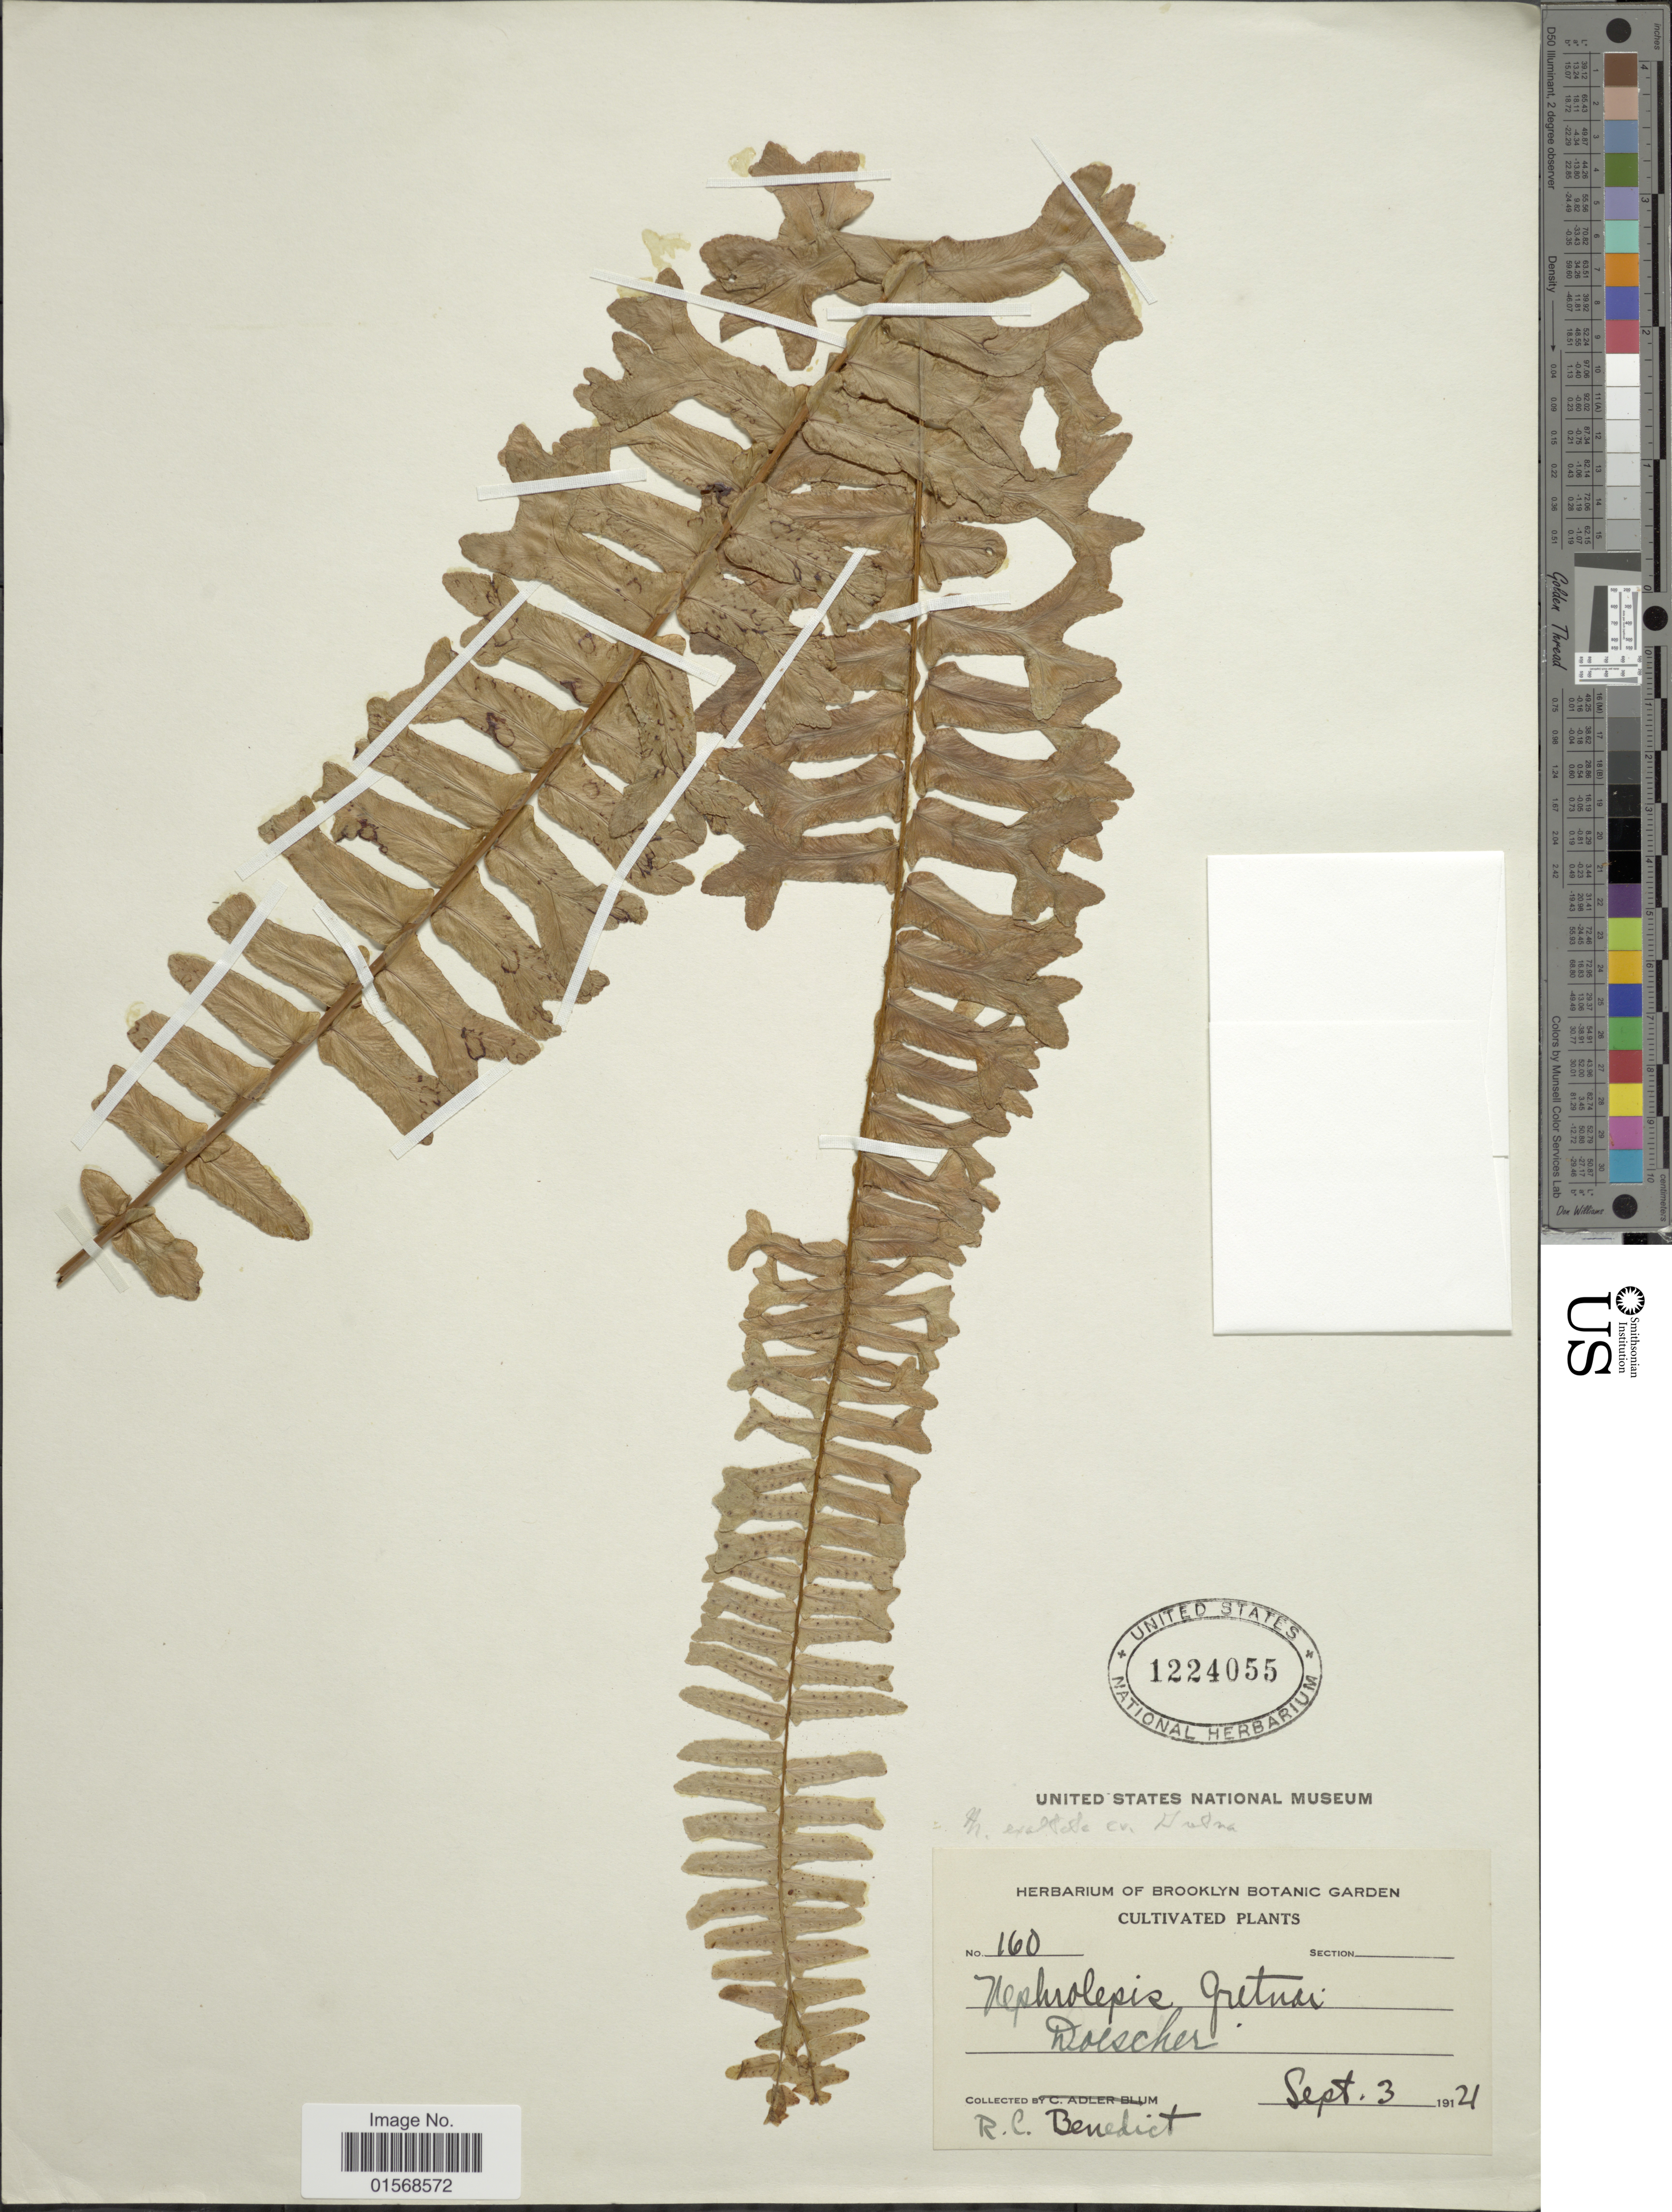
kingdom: Plantae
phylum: Tracheophyta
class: Polypodiopsida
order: Polypodiales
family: Nephrolepidaceae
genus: Nephrolepis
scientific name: Nephrolepis 'Gretna'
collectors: R. C. Benedict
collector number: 160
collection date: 1921-09-03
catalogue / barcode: US 1224055